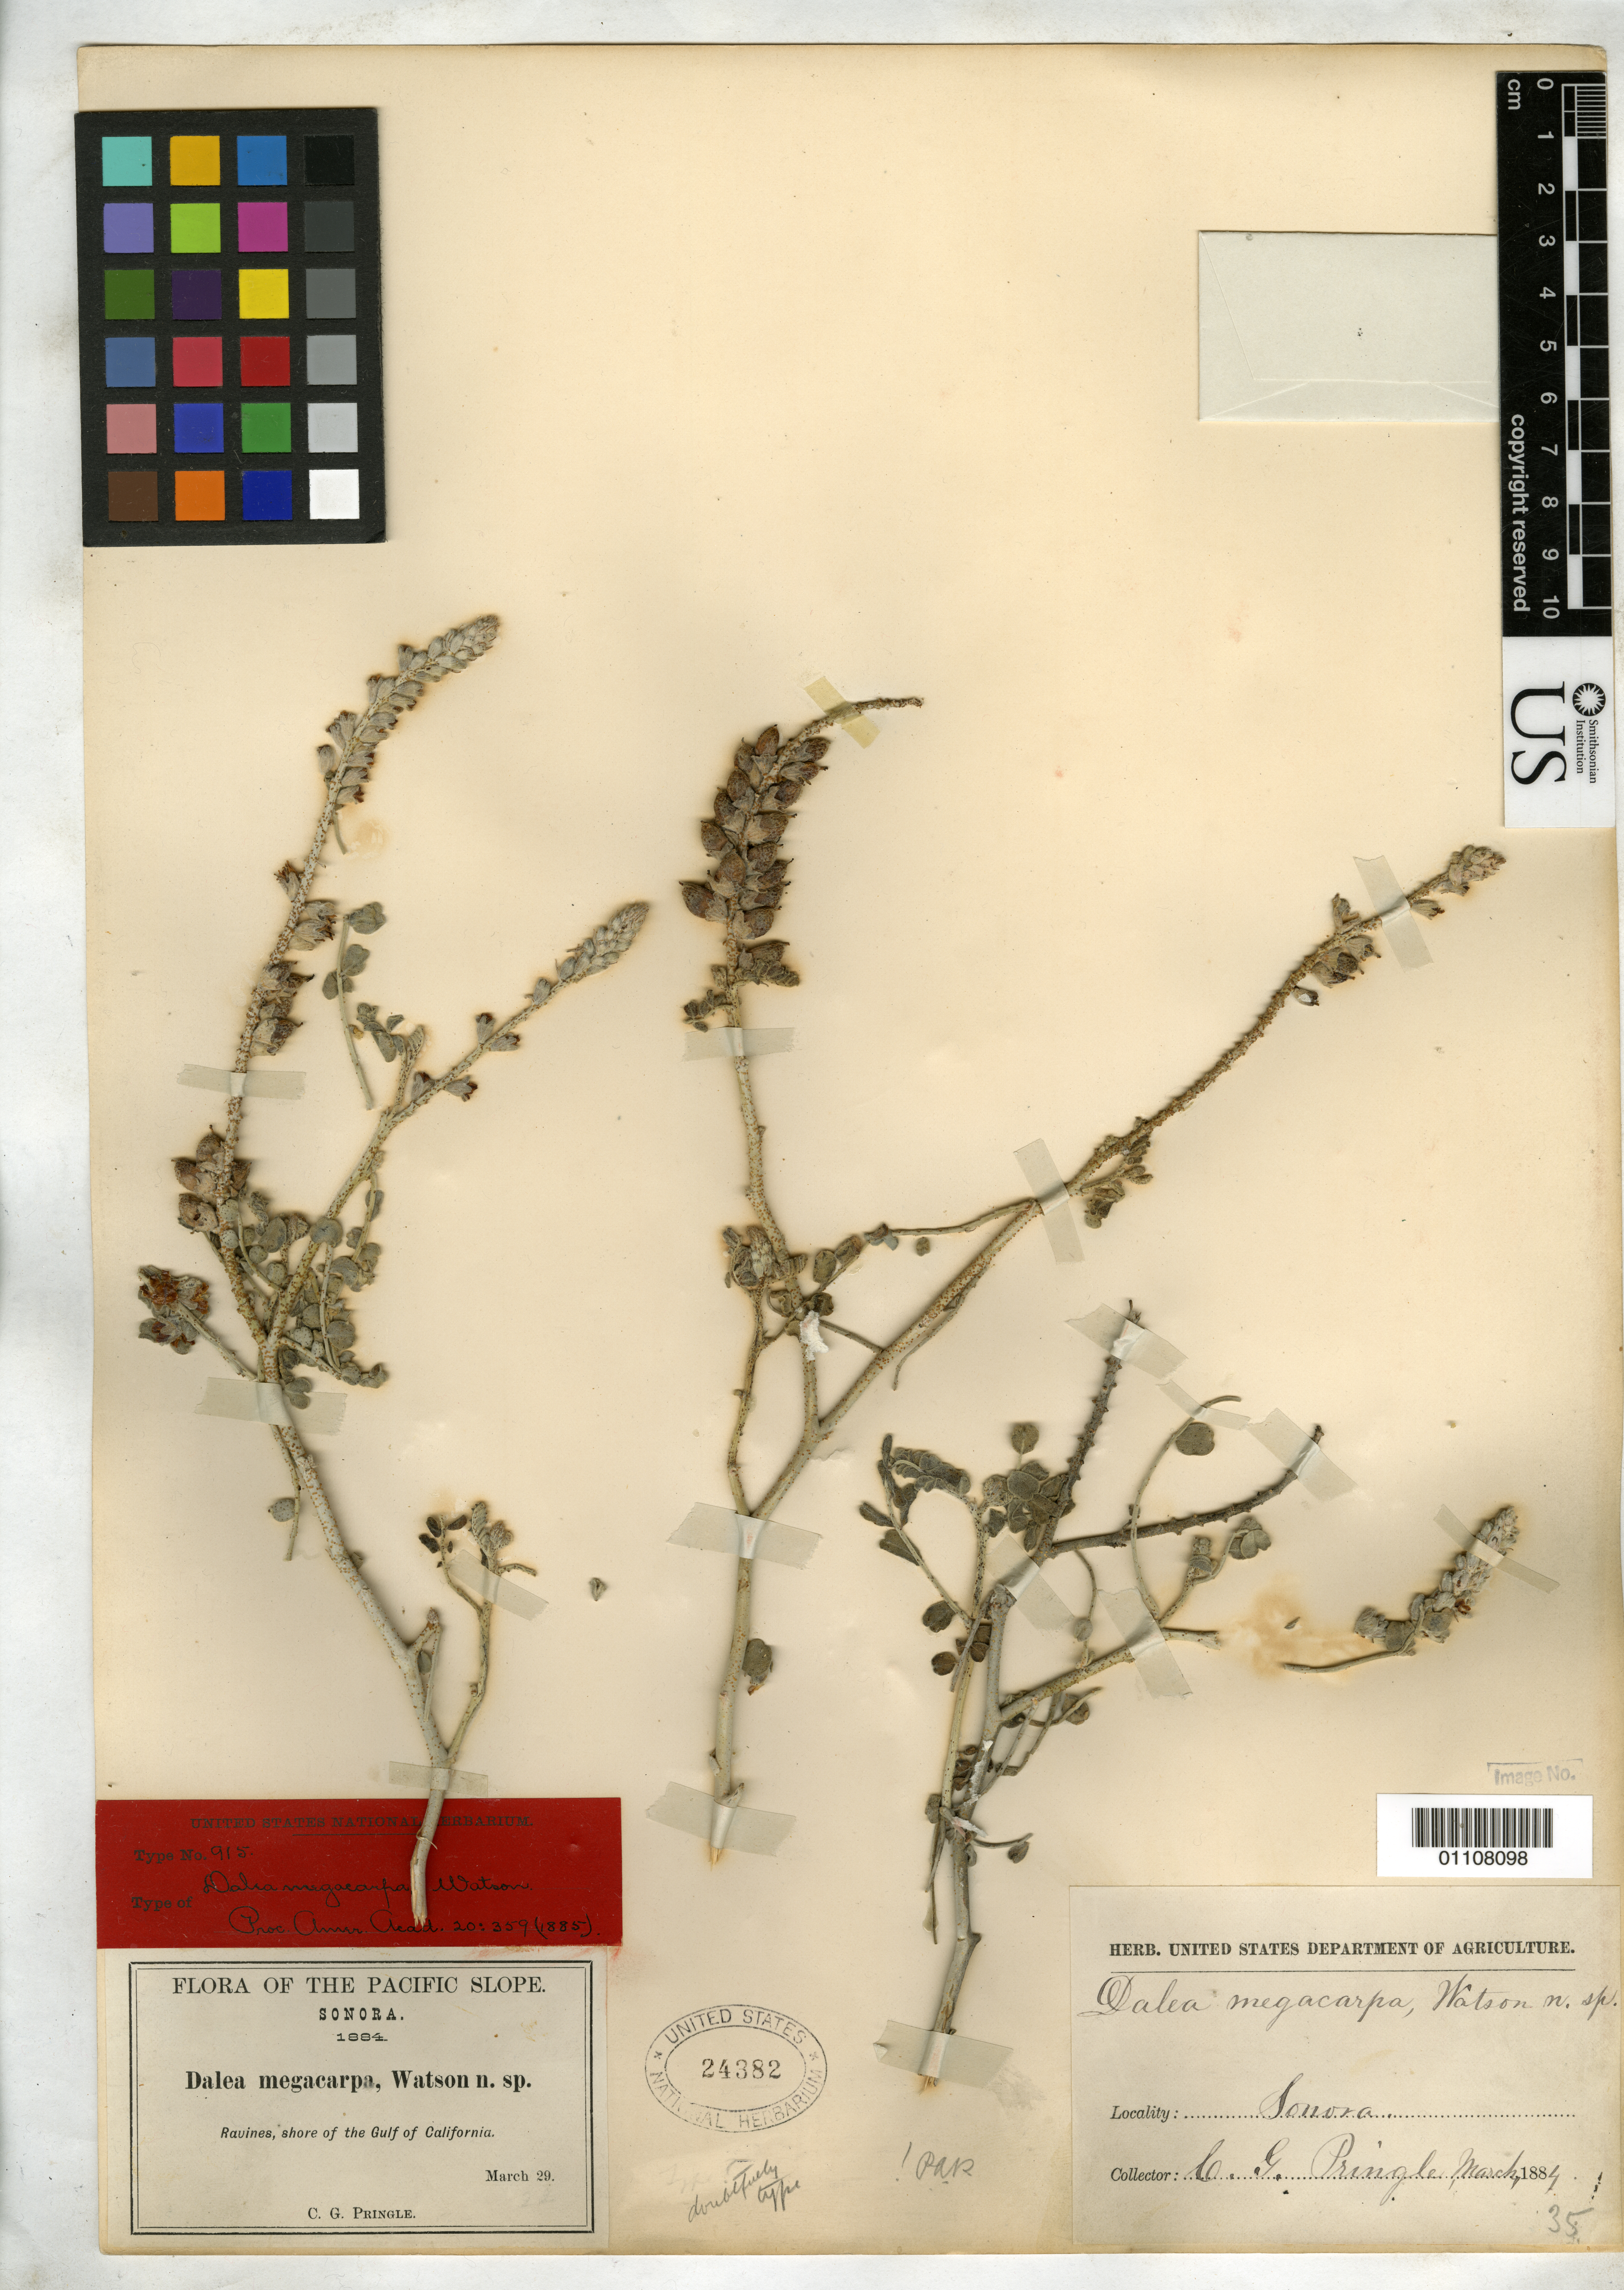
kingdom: Plantae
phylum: Tracheophyta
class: Magnoliopsida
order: Fabales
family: Fabaceae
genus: Dalea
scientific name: Dalea megacarpa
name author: S. Watson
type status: Possible Type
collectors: C. G. Pringle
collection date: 1884-03-29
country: Mexico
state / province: Sonora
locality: Ravines, shore of the Gulf of California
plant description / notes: Dubiously type material. Protologue cites Pringle collection of April 1884.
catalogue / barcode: US 24382